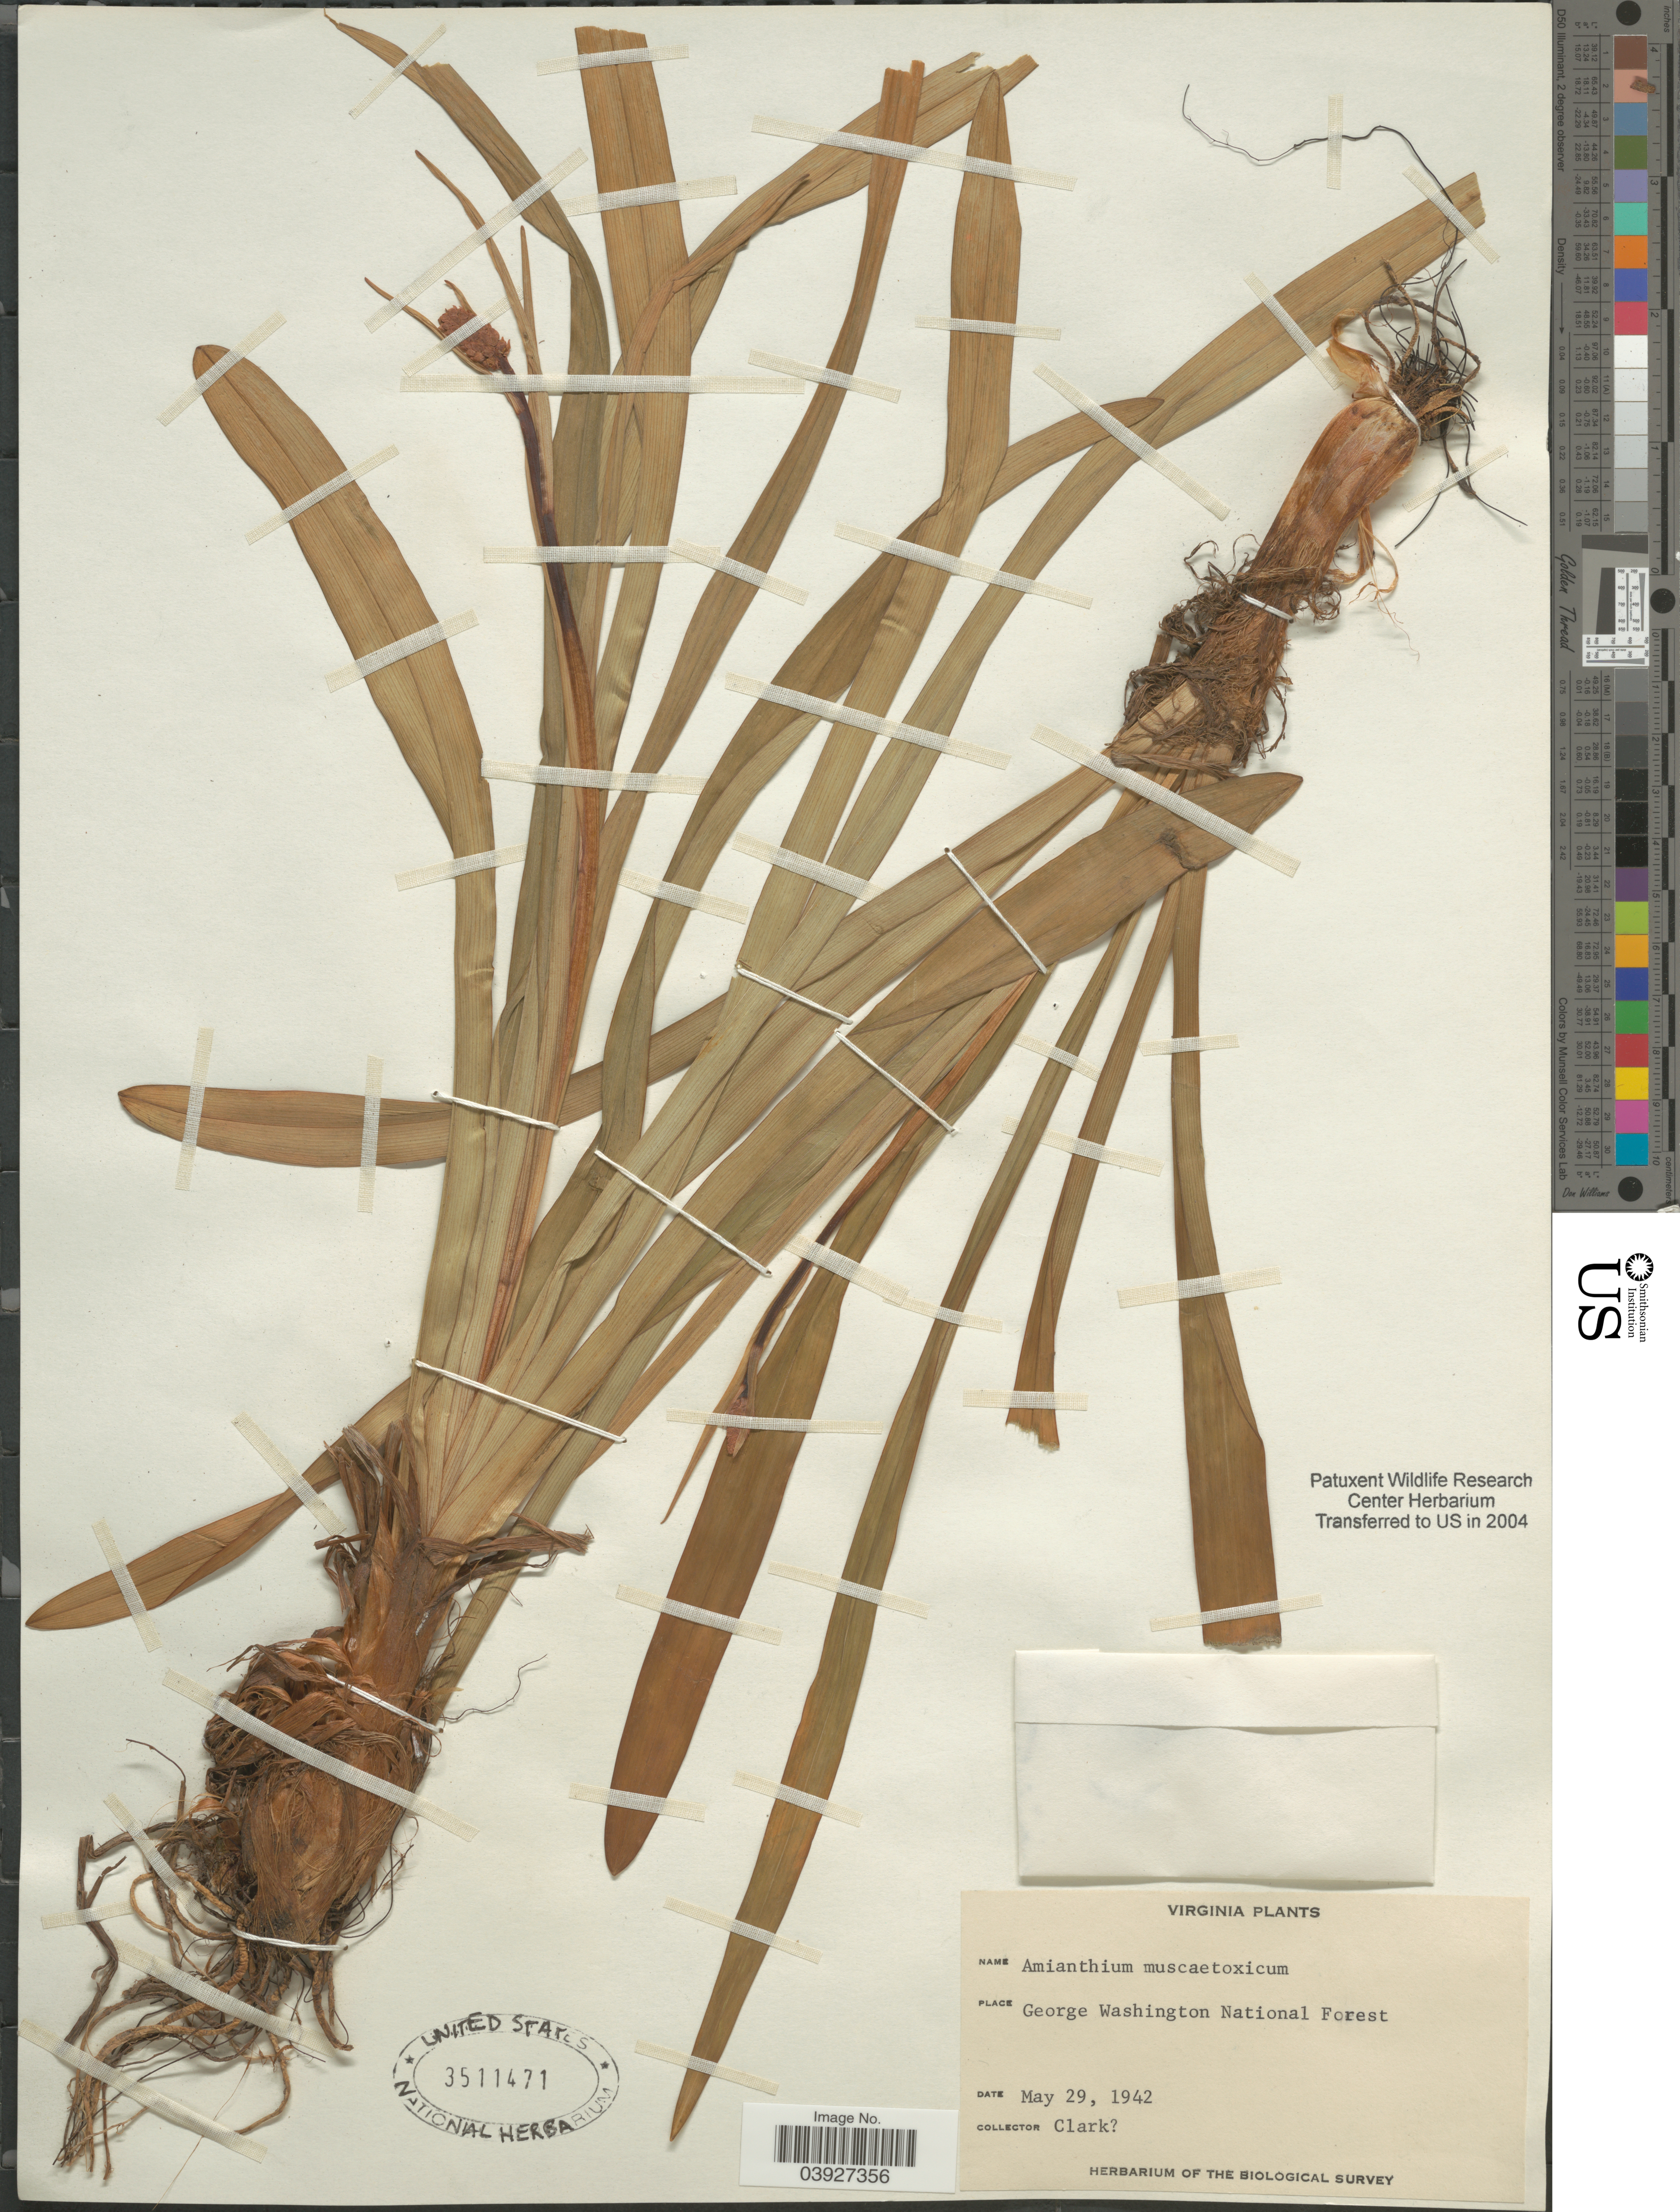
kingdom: Plantae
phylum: Tracheophyta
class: Liliopsida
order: Liliales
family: Melanthiaceae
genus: Amianthium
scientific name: Amianthium muscitoxicum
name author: (Walter) A. Gray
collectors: -- Clark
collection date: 1942-05-29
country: United States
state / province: Virginia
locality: George Washington National Forest.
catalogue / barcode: US 3511471